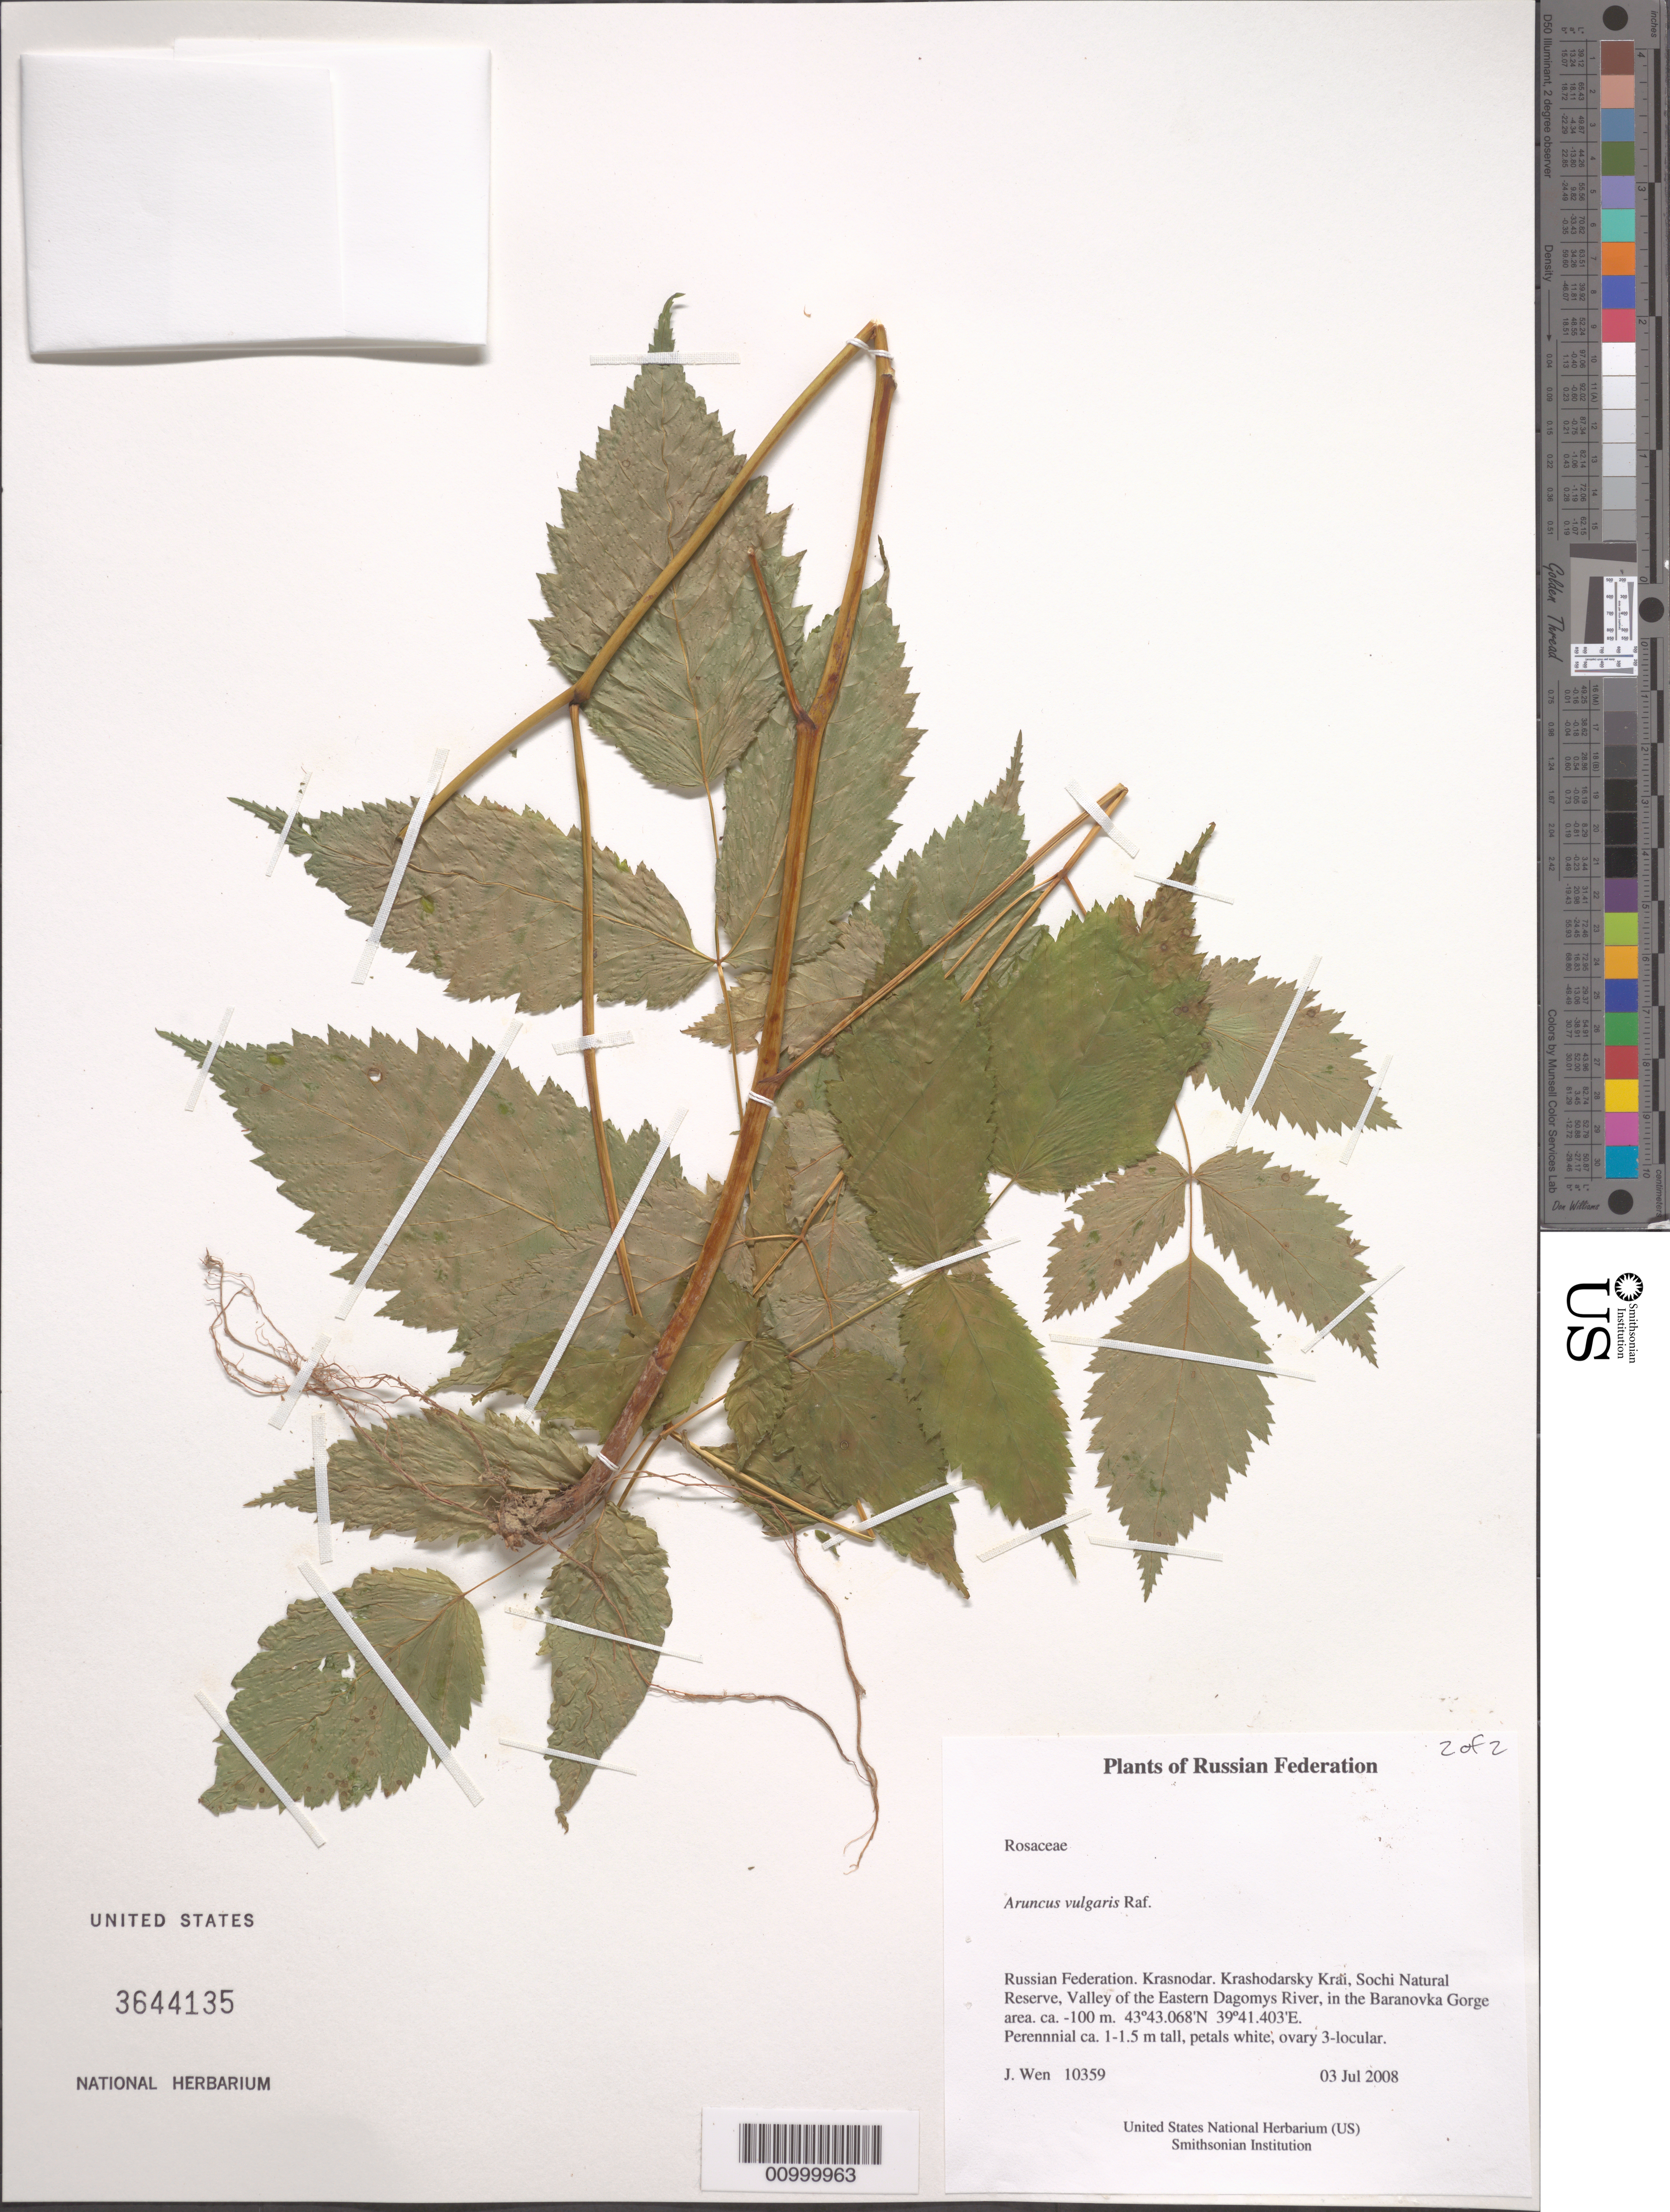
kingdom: Plantae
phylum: Tracheophyta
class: Magnoliopsida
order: Rosales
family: Rosaceae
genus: Aruncus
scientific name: Aruncus vulgaris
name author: (Maxim.) Raf. ex H. Hara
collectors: J. Wen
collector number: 10359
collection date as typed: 03 Jul 2008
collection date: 2008-07-03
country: Russian Federation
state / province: Krasnodar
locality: Krashodarsky Krai, Sochi Natural Reserve, Valley of the Eastern Dagomys River, in the Baranovka Gorge area.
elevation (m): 100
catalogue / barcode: US 3644135